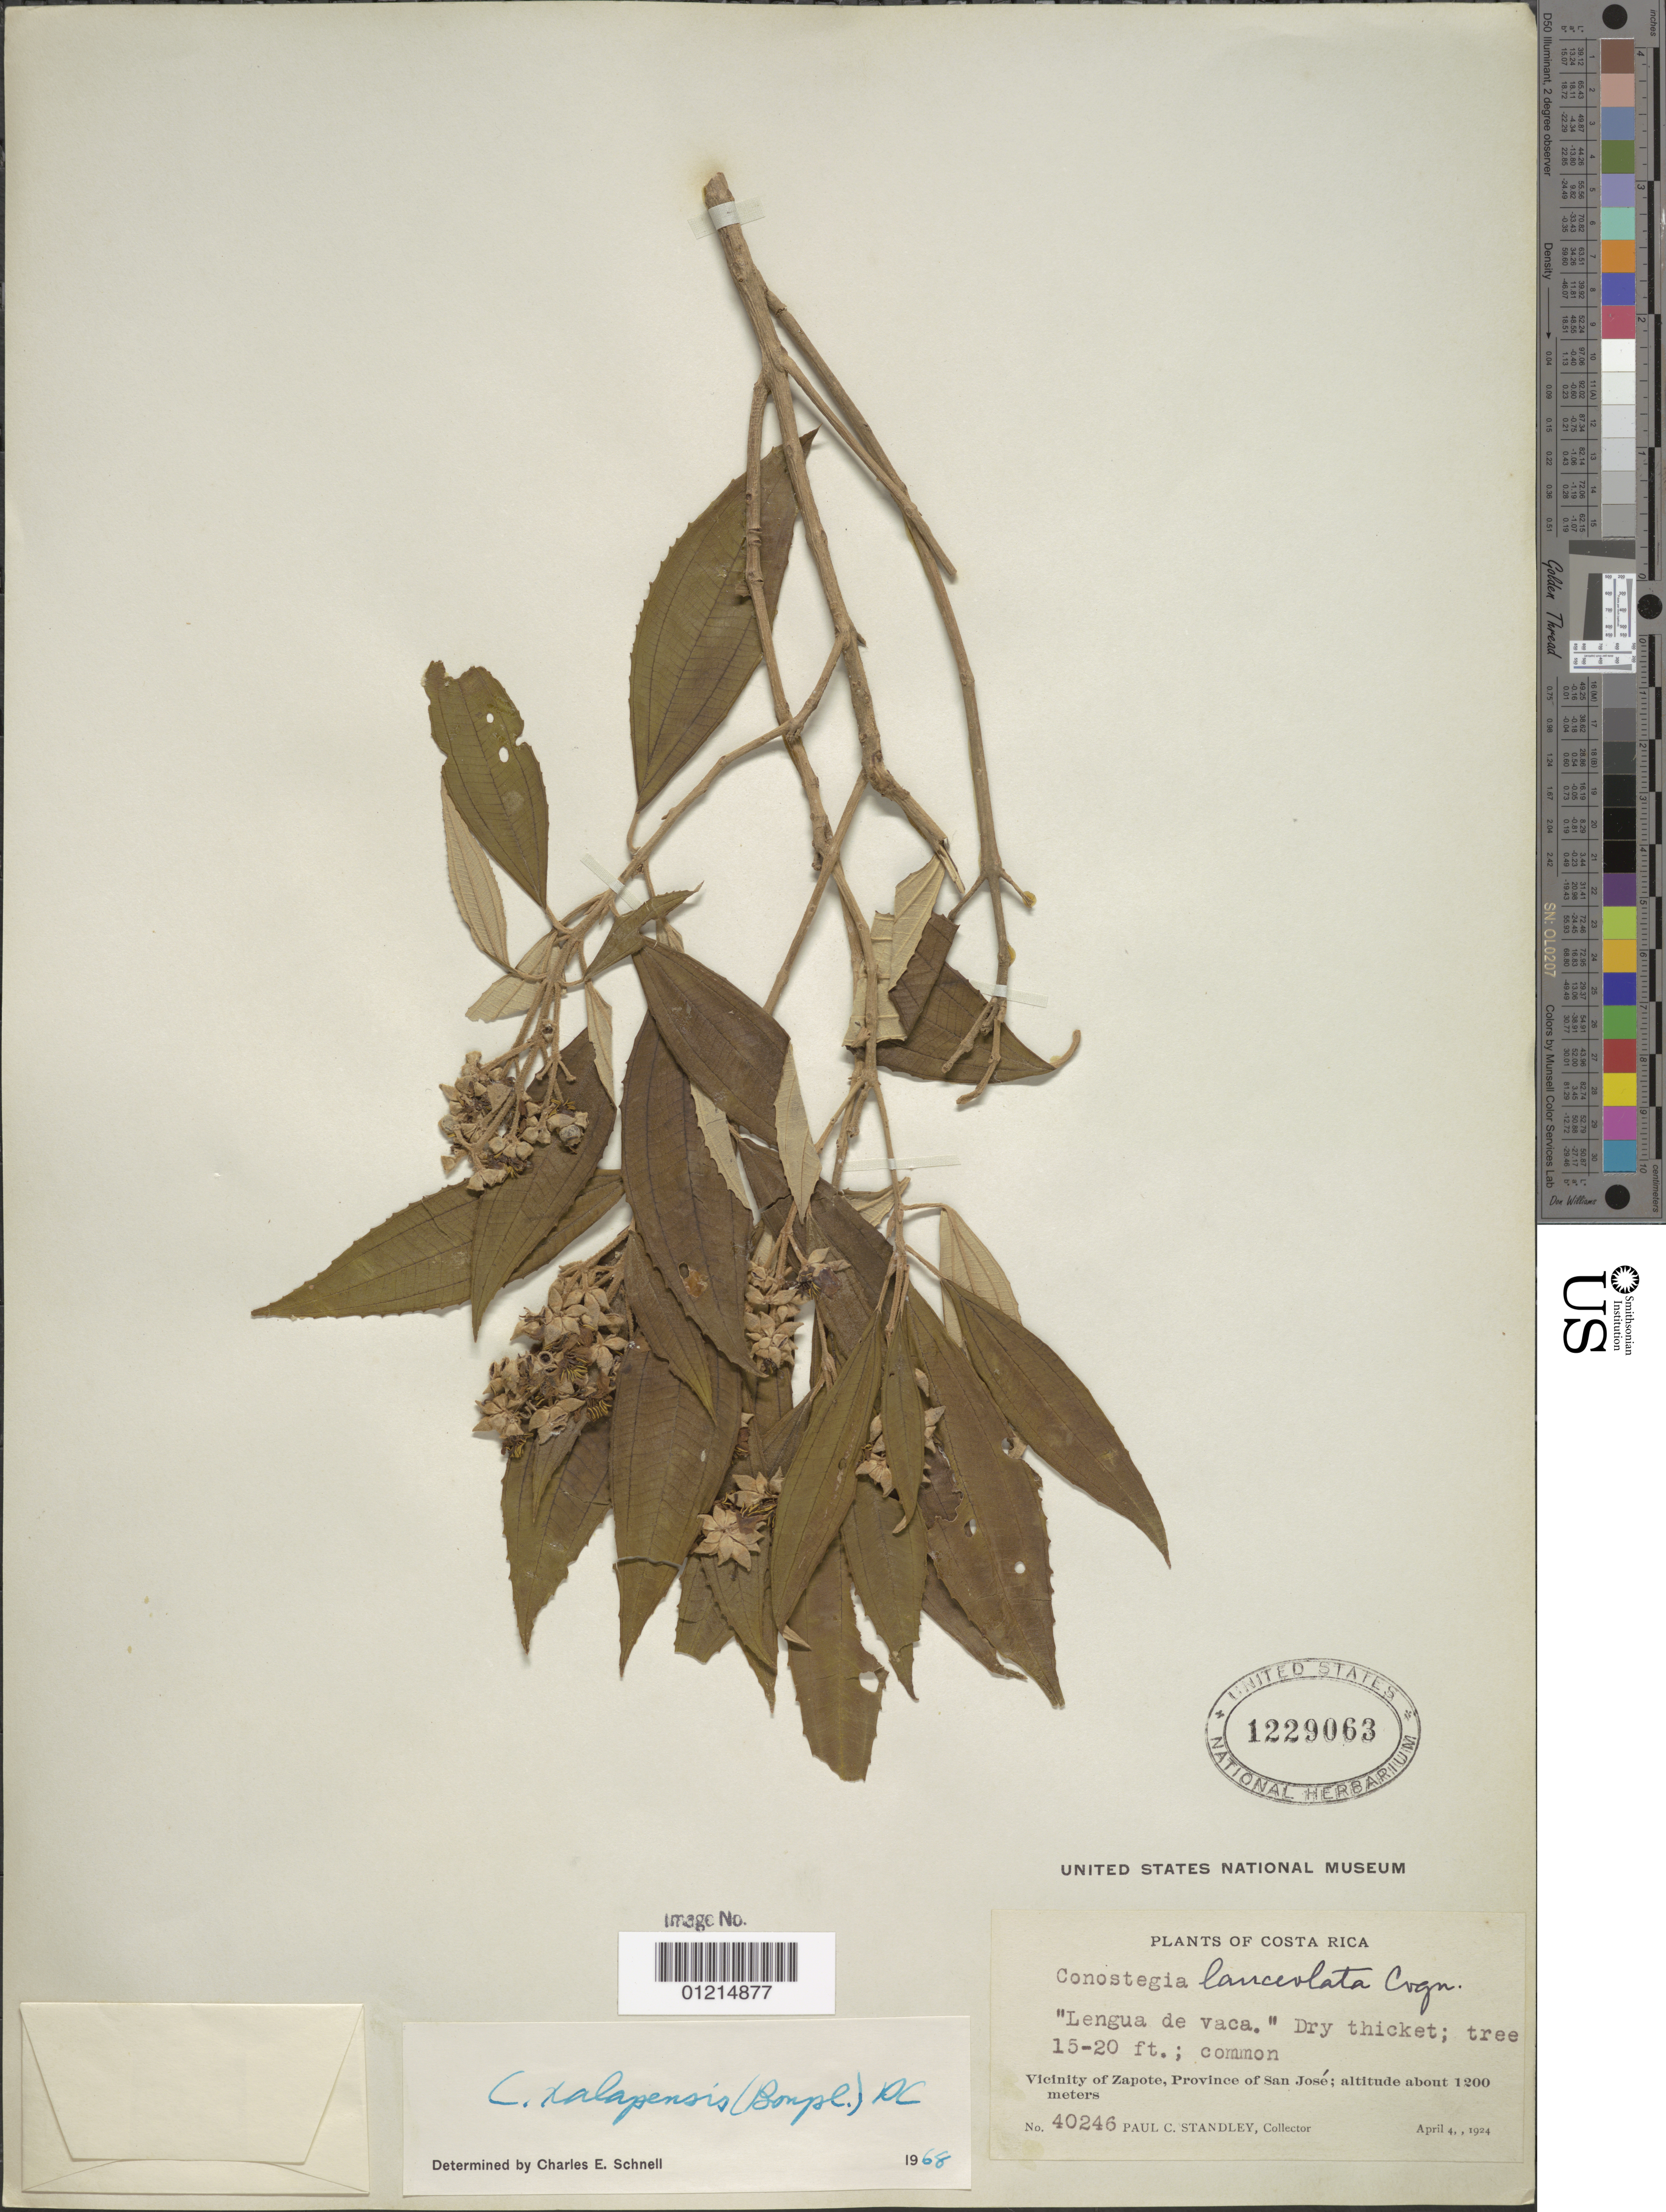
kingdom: Plantae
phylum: Tracheophyta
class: Magnoliopsida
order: Myrtales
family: Melastomataceae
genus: Conostegia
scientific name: Conostegia quadrangularis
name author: Schltdl. ex Steud.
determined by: Schnell, C. E.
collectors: P. C. Standley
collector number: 40246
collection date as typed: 04 Apr 1924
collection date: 1924-04-04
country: Costa Rica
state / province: San José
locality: Zapote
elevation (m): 1200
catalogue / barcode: US 1229063